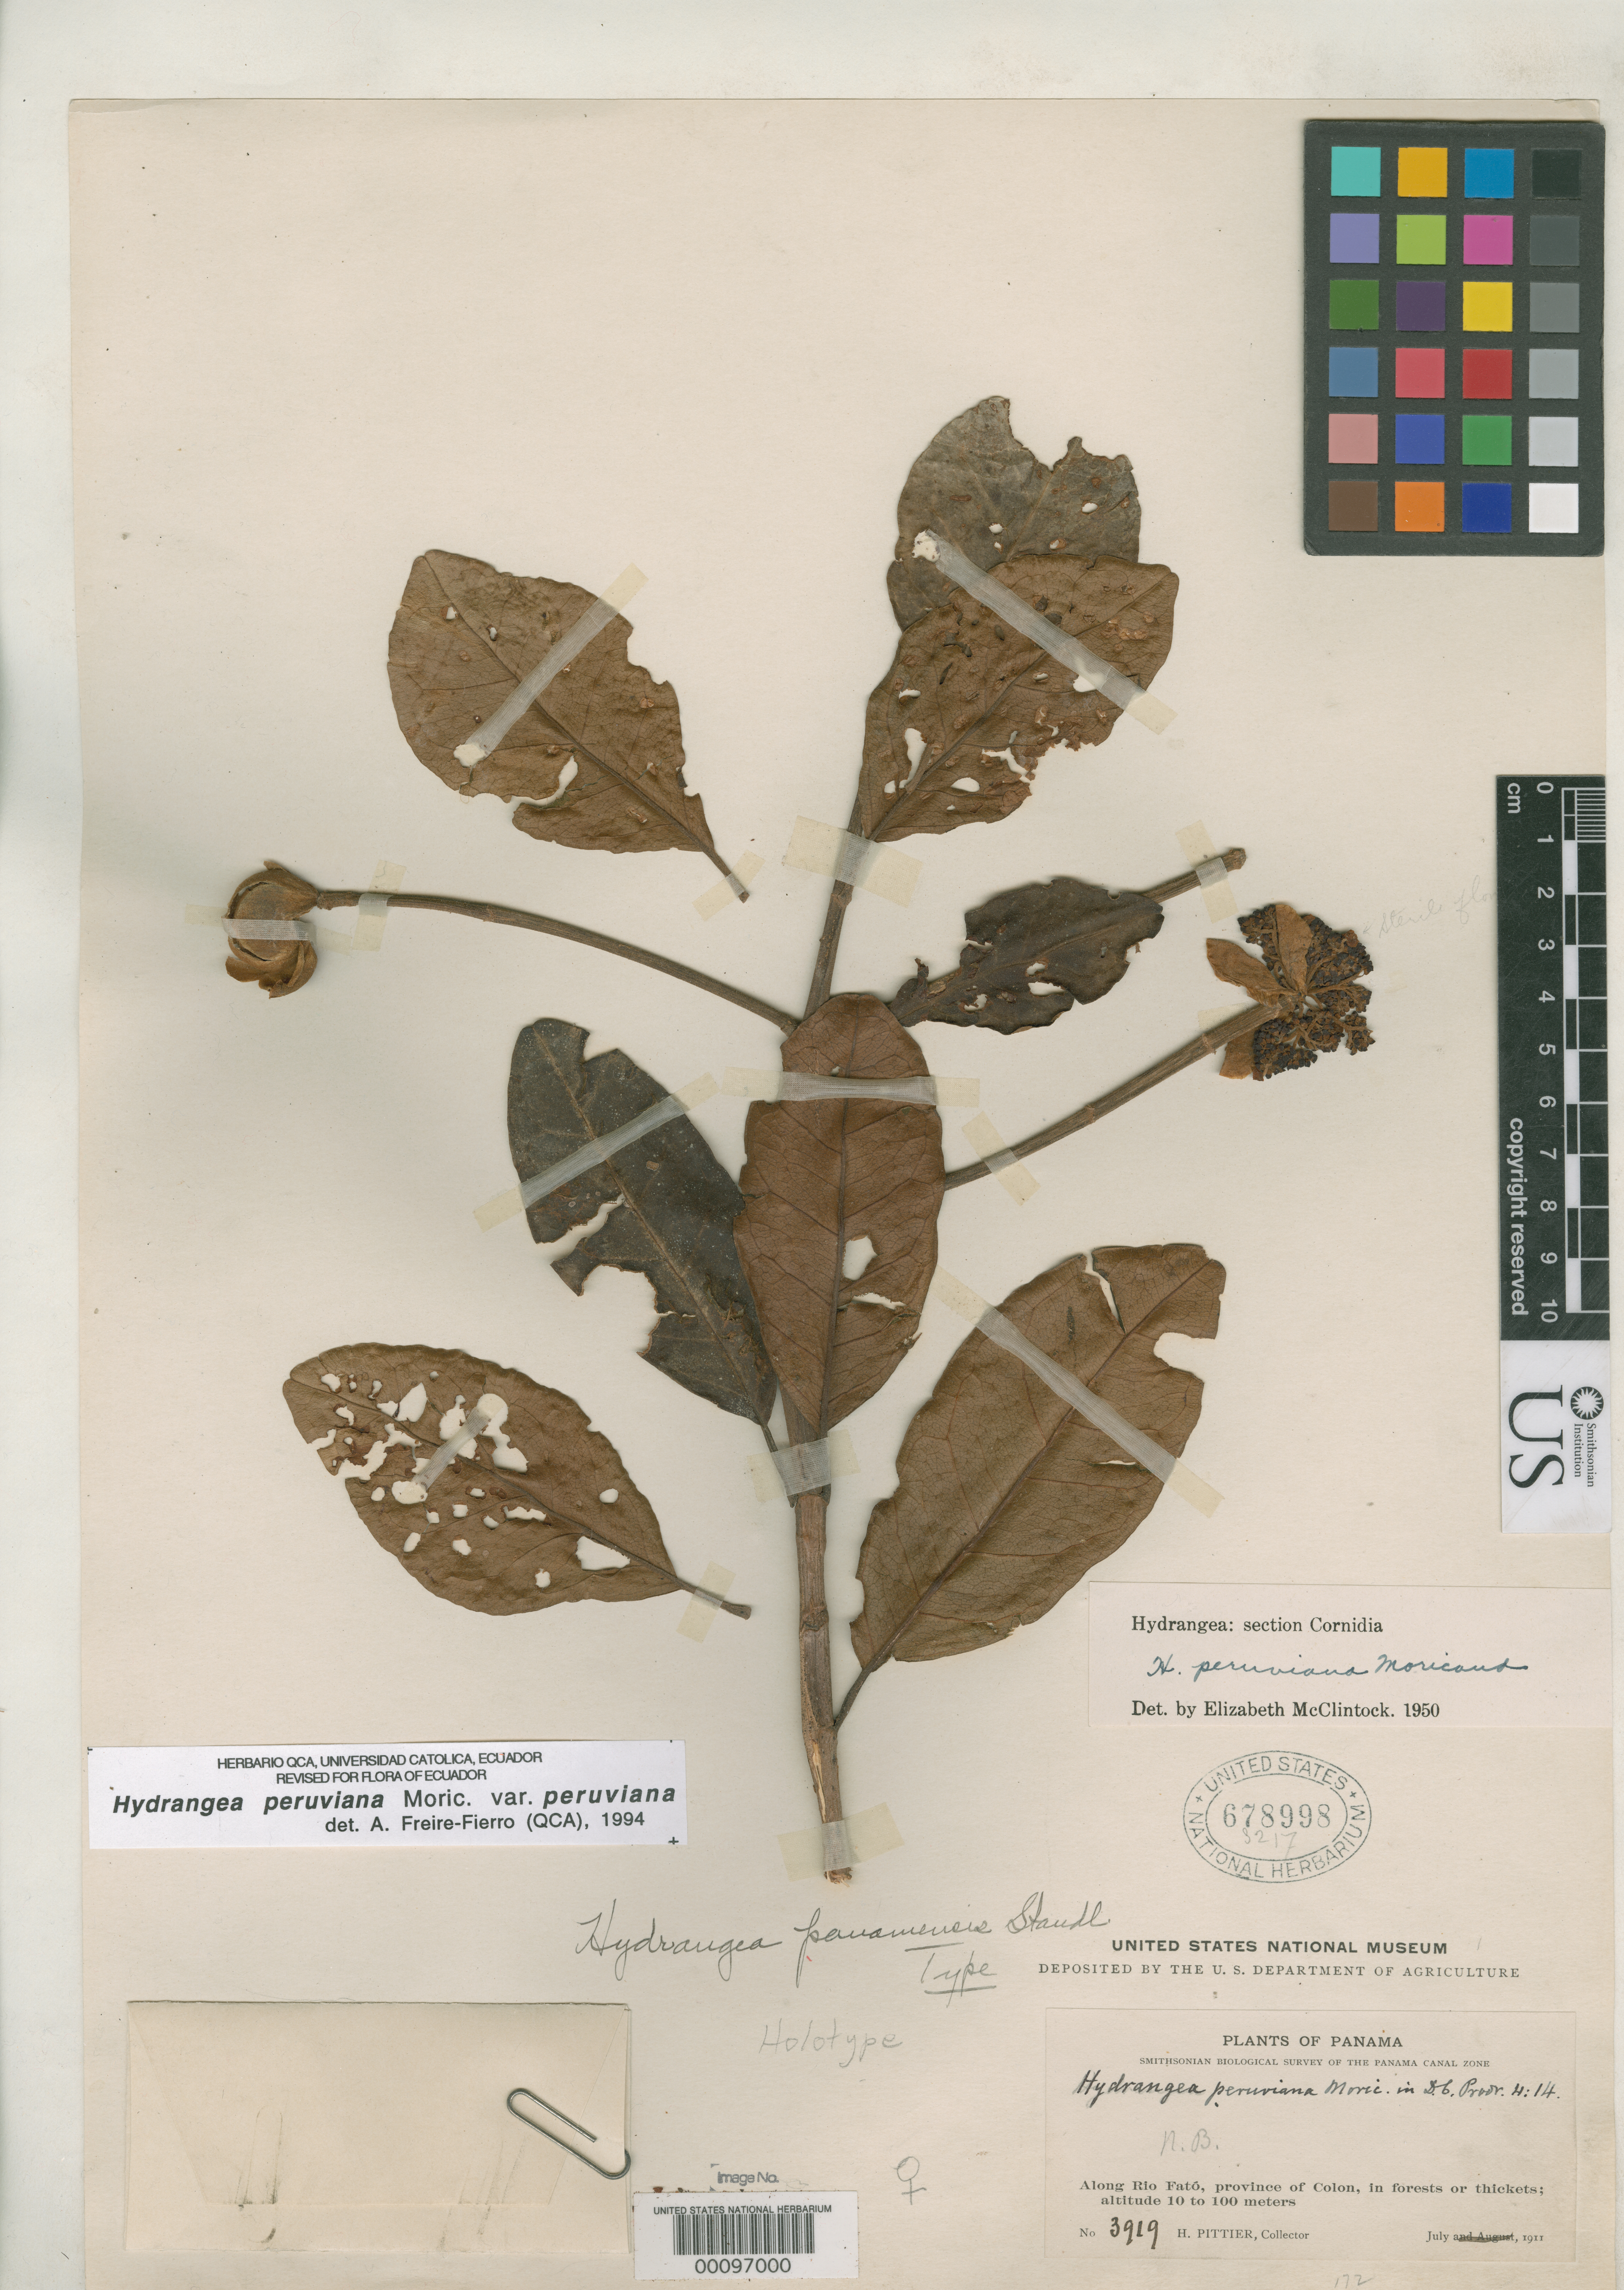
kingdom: Plantae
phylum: Tracheophyta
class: Magnoliopsida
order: Cornales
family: Hydrangeaceae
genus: Hydrangea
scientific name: Hydrangea panamensis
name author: Standl.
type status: Holotype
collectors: H. F. Pittier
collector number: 3919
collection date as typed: Jul 1911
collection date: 1911-07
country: Panama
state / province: Colón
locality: Along Rio Fató, province of Colon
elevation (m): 10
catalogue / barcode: US 678998